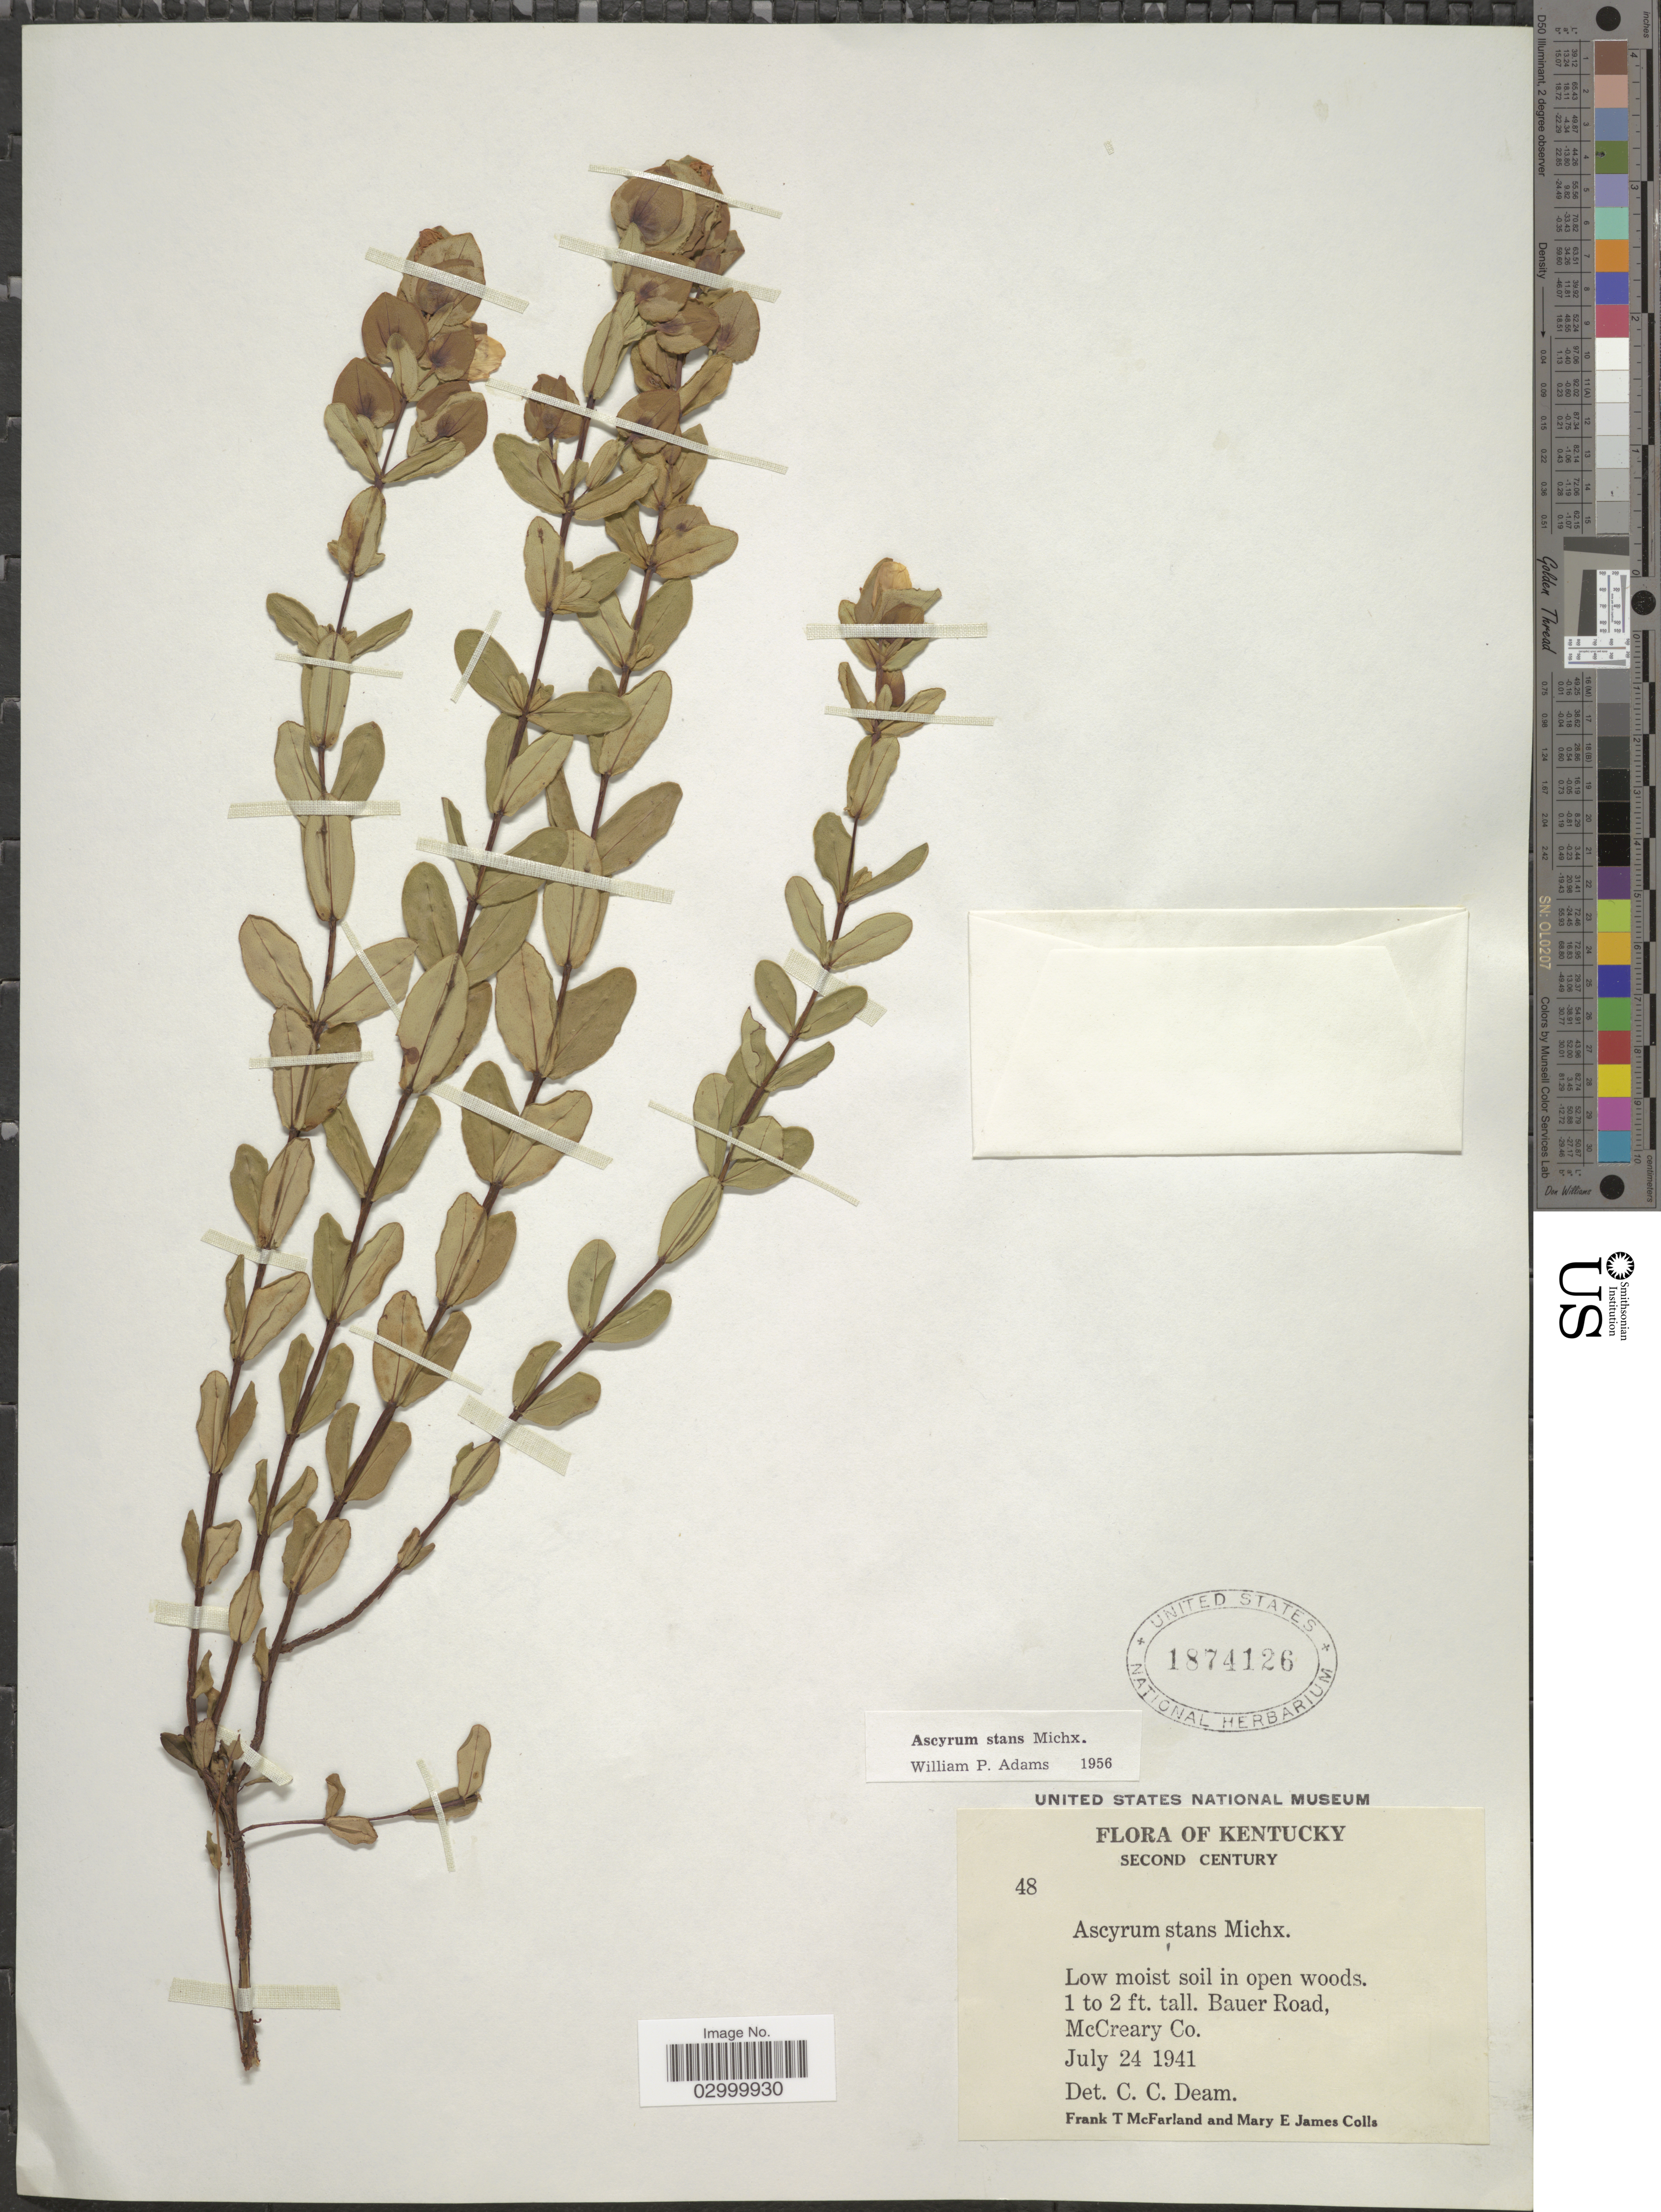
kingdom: Plantae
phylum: Tracheophyta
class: Magnoliopsida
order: Malpighiales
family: Hypericaceae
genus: Hypericum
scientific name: Hypericum crux-andreae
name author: (L.) Crantz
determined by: Strong, Mark T., (BOT), Smithsonian Institution - National Museum of Natural History (UNITED STATES)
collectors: F. McFarland & M. E.Colls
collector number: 48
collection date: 1941-07-24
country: United States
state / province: Kentucky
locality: Bauer Road, McCreary Co.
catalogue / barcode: US 1874126